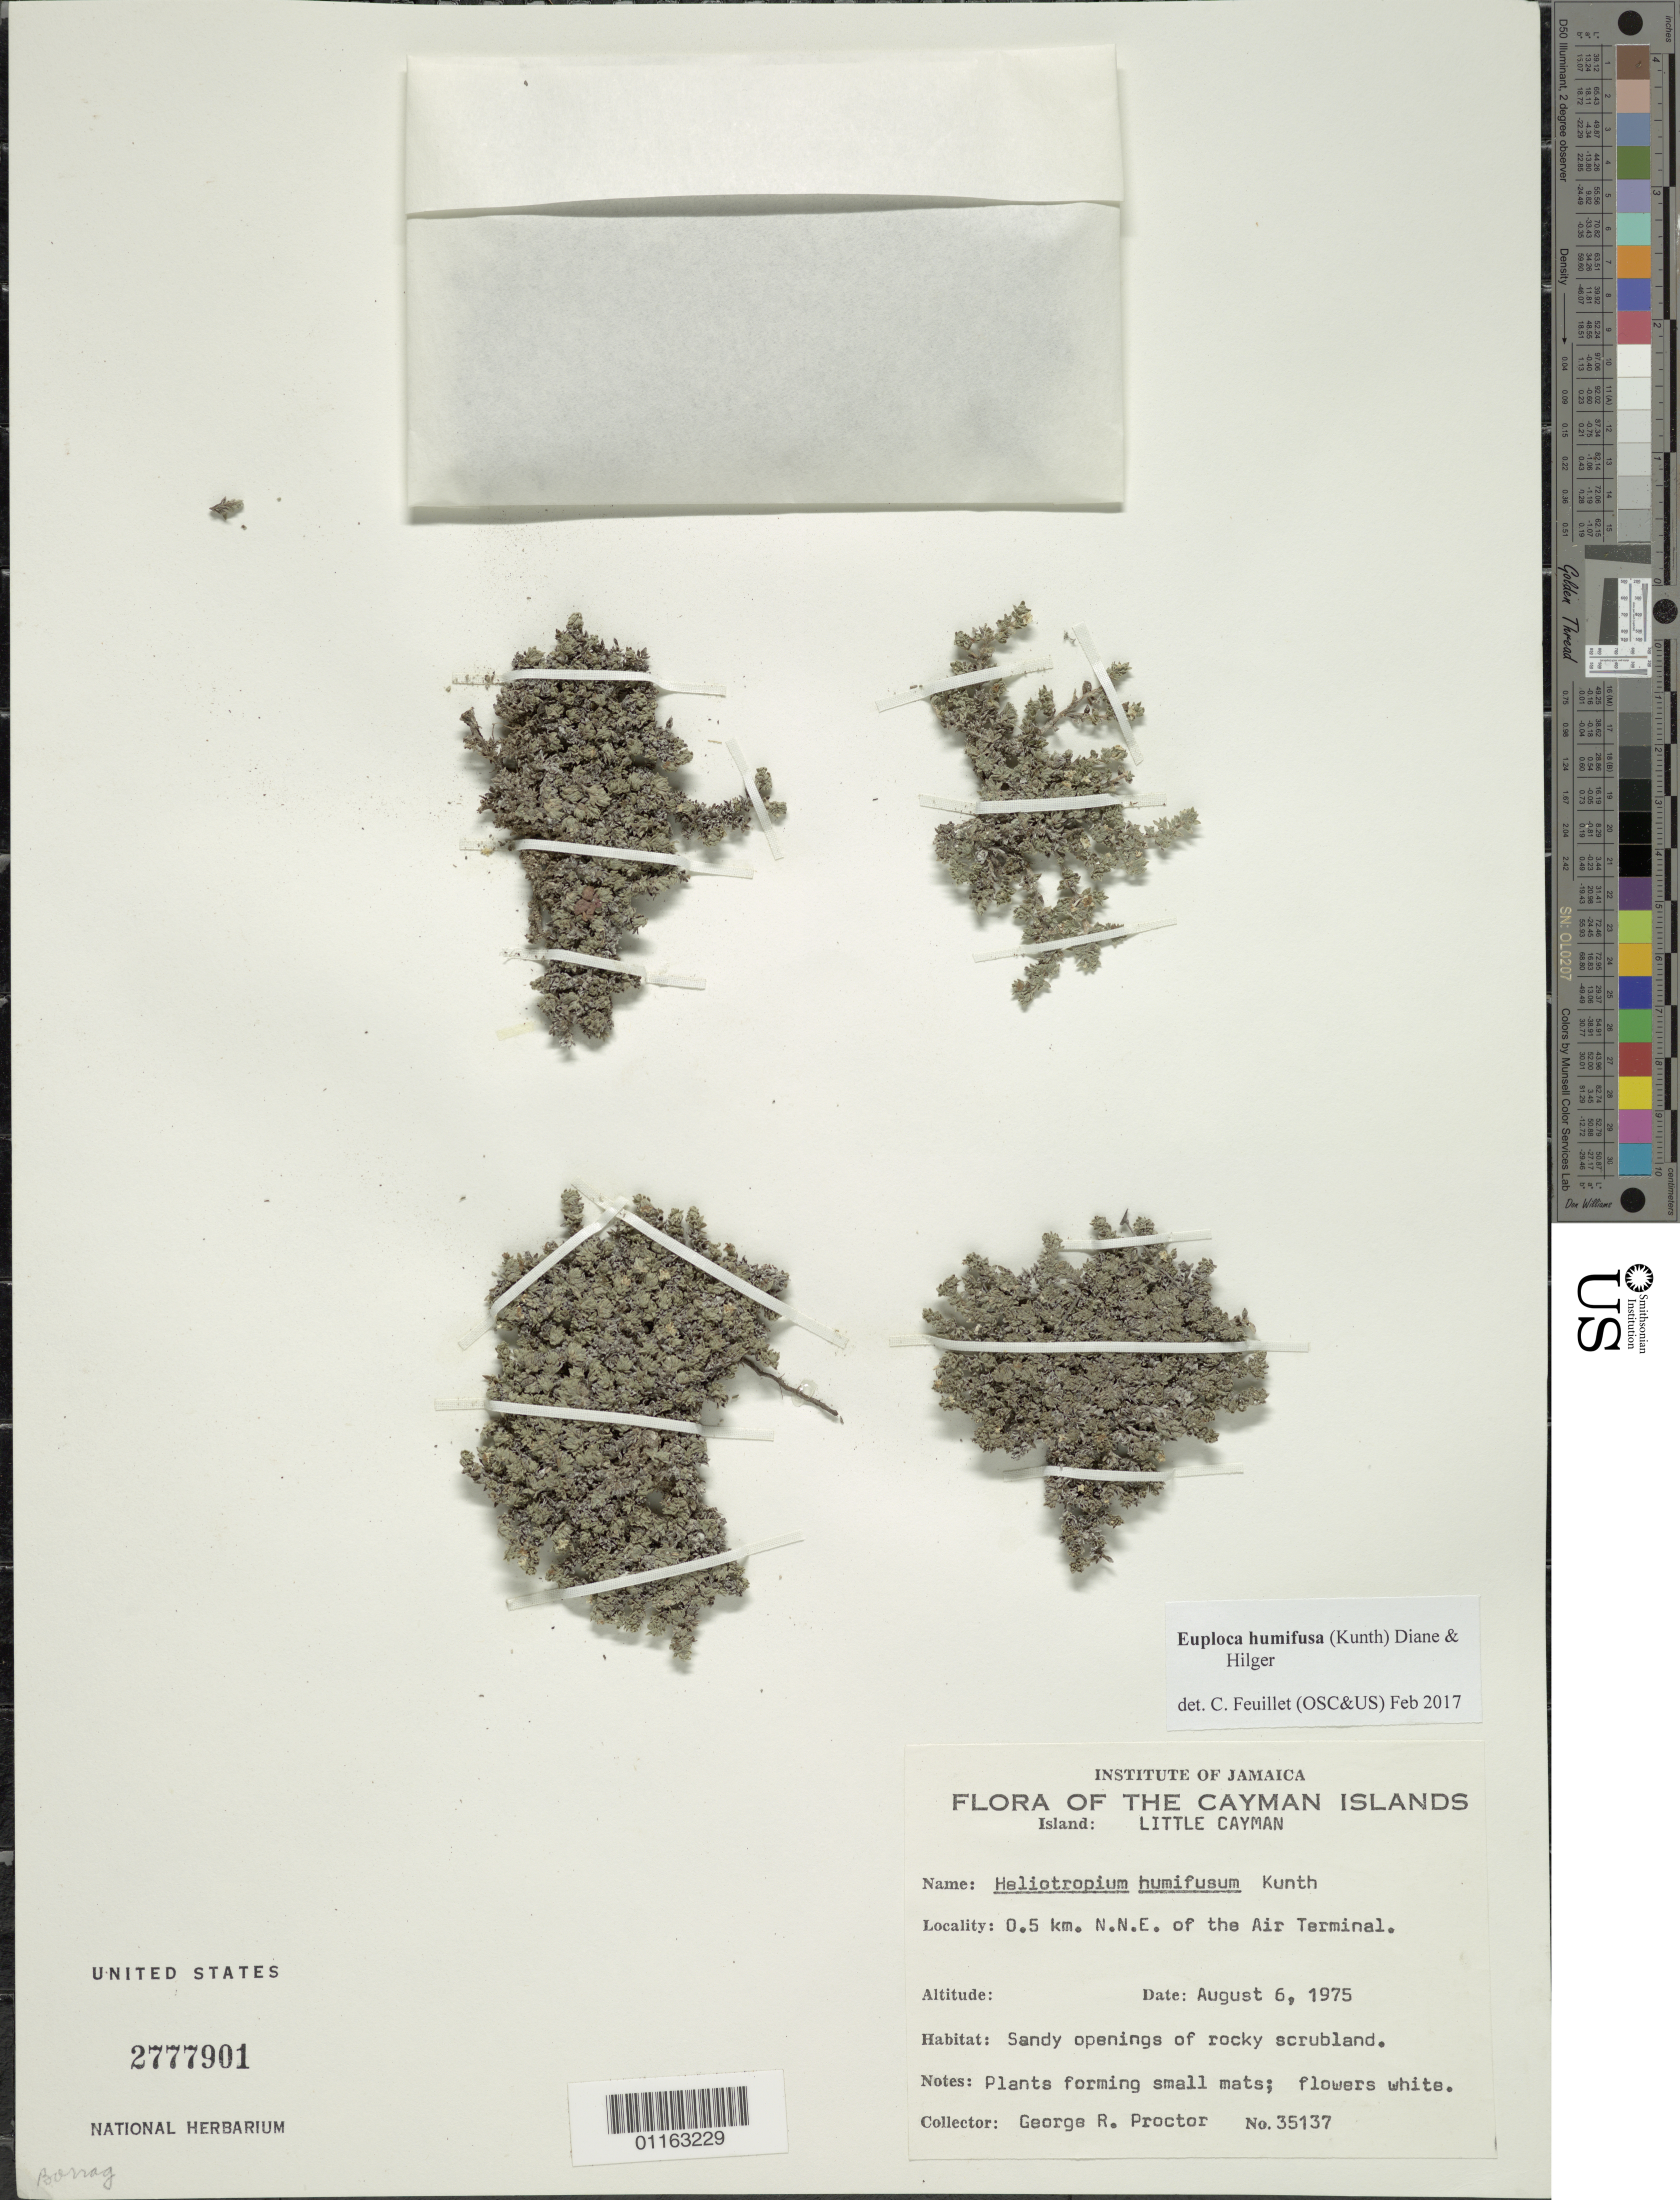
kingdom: Plantae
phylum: Tracheophyta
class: Magnoliopsida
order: Boraginales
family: Heliotropiaceae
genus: Euploca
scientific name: Euploca humifusa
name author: (Kunth) Diane & Hilger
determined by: Feuillet, C.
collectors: G. R. Proctor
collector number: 35137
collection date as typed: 06 Aug 1975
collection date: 1975-08-06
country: Cayman Islands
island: Little Cayman I.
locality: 0.5 km. N.N.E. of air terminal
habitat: Sandy openings of rocky scrubland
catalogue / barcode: US 2777901